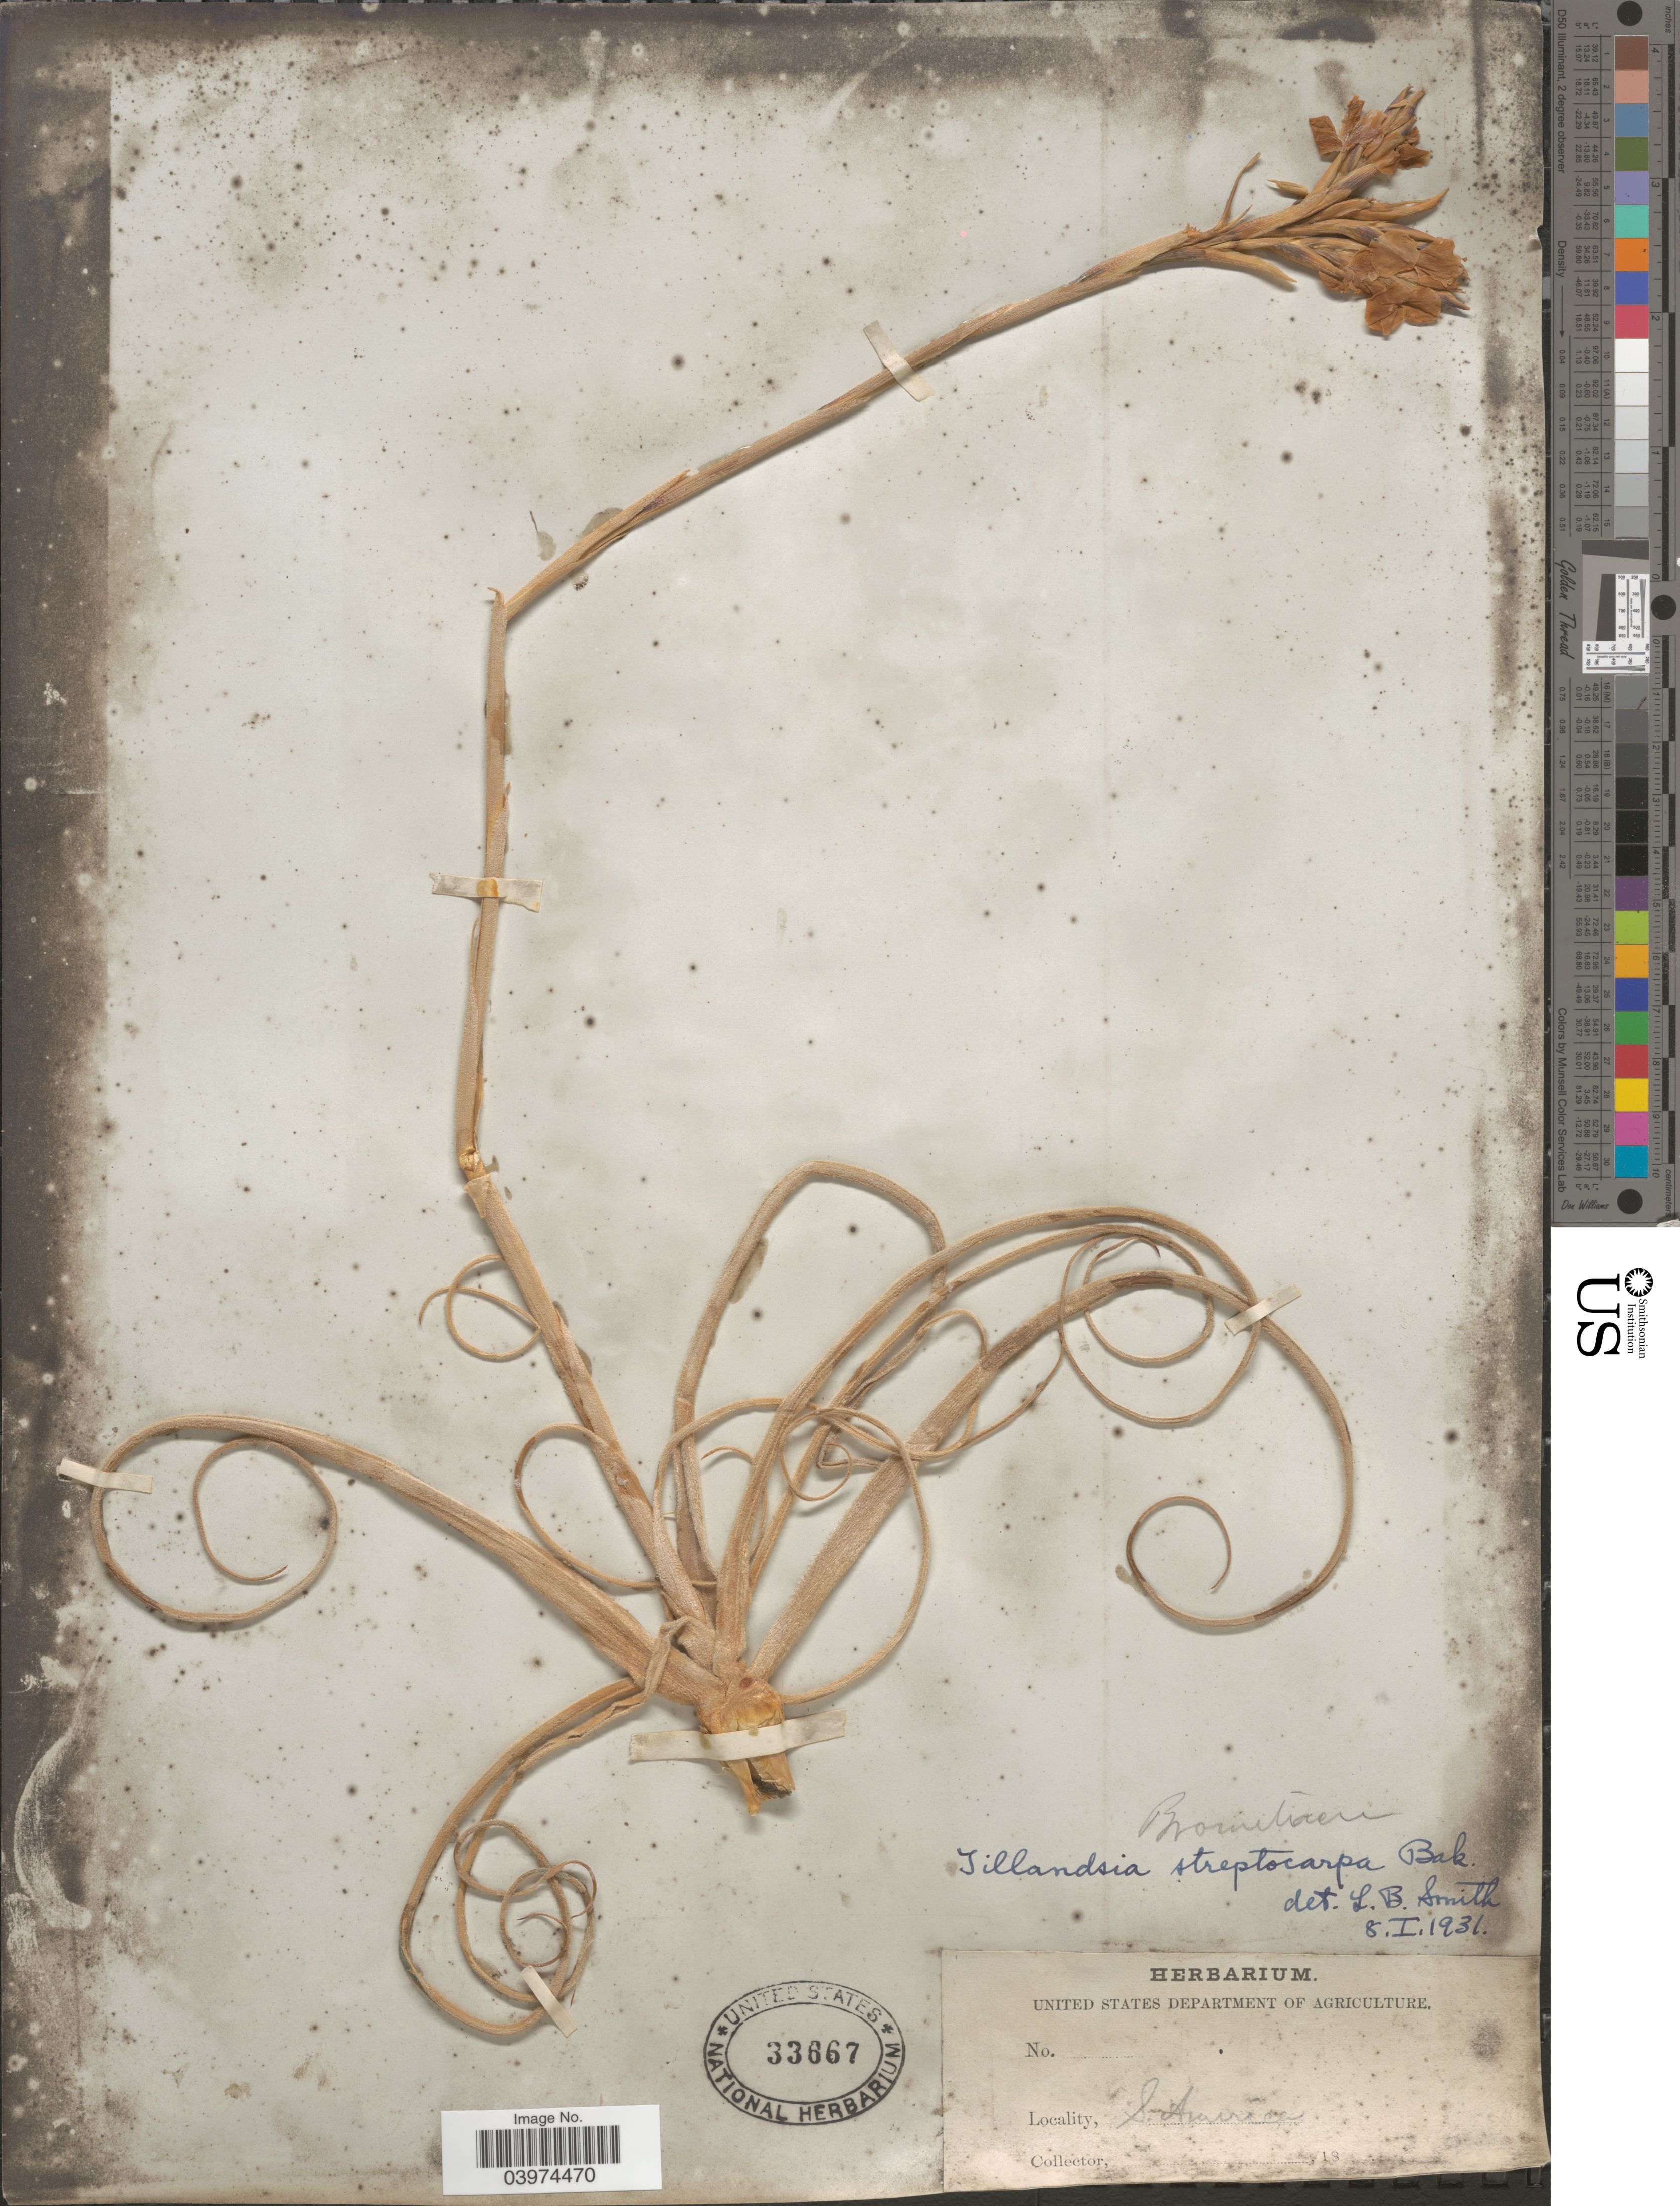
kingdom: Plantae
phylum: Tracheophyta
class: Liliopsida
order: Poales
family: Bromeliaceae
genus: Tillandsia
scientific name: Tillandsia streptocarpa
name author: Baker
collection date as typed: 18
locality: S. America.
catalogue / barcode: US 33667